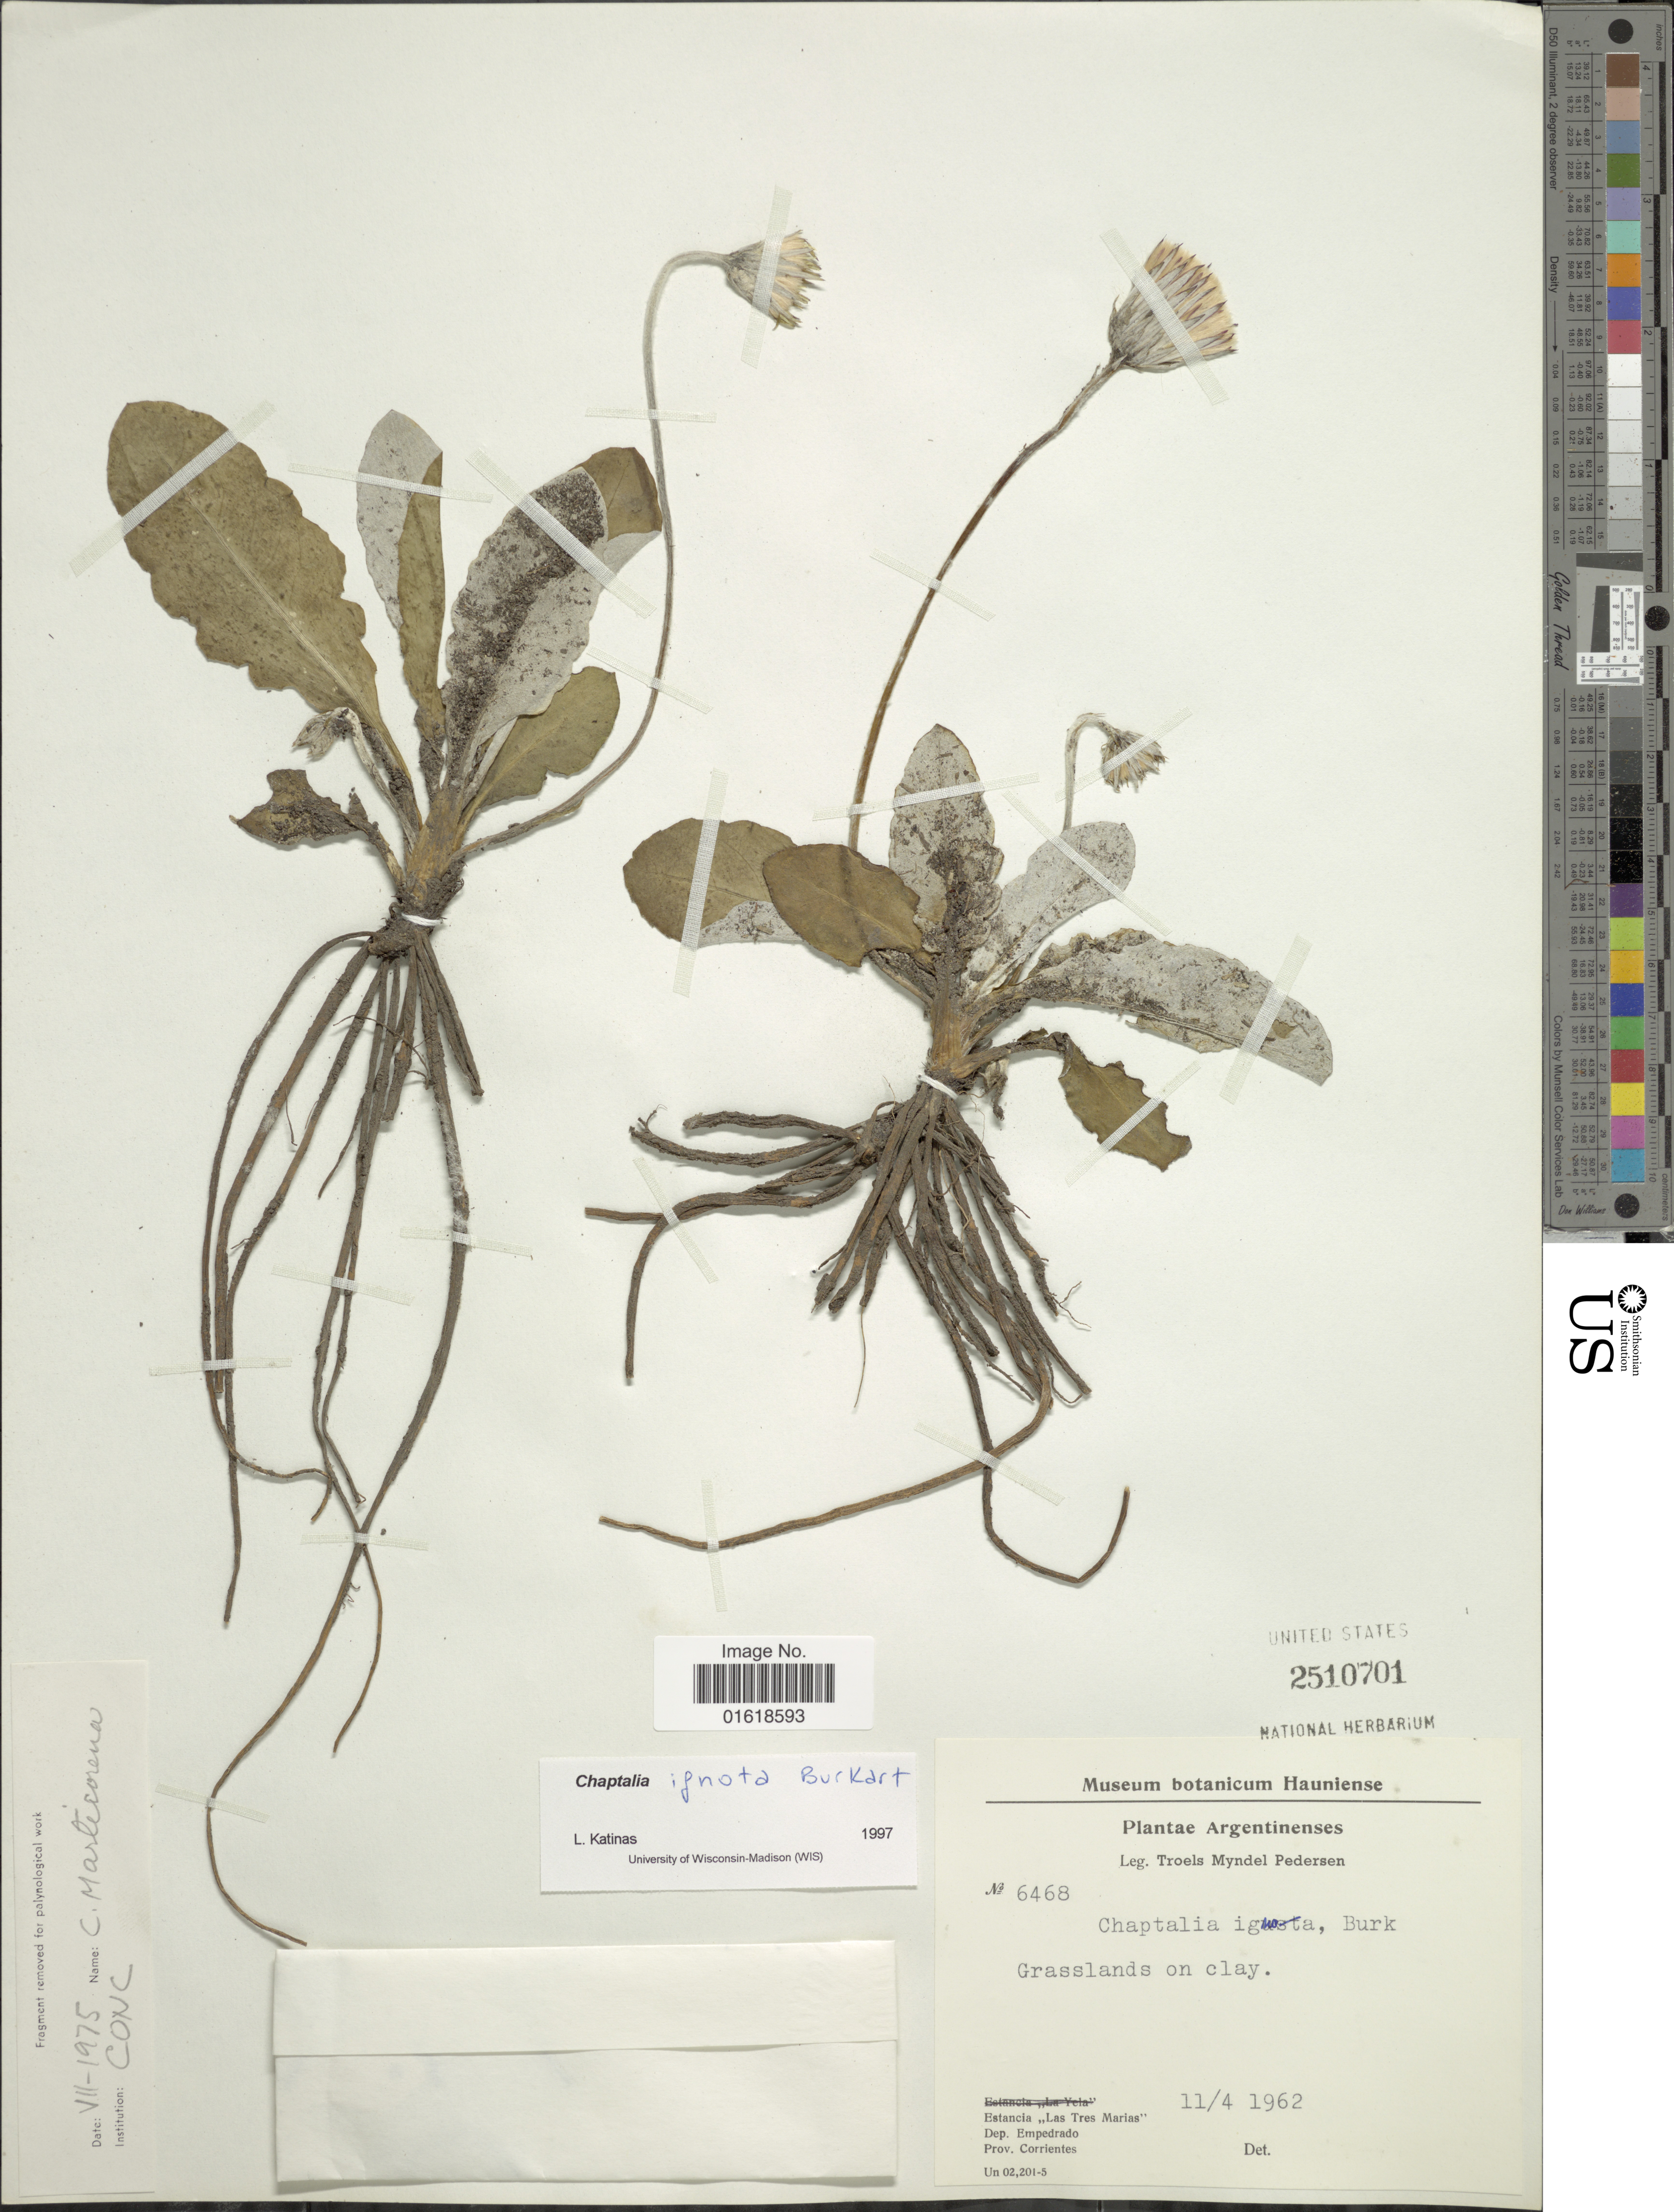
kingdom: Plantae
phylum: Tracheophyta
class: Magnoliopsida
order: Asterales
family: Asteraceae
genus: Chaptalia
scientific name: Chaptalia ignota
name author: Burkart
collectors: T. Pederson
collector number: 6468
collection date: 1962-04-11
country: Argentina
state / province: Corrientes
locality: Estancia Las Tres Marias. Dep. Empedrado. Prov. Corrientes.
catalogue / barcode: US 2510701